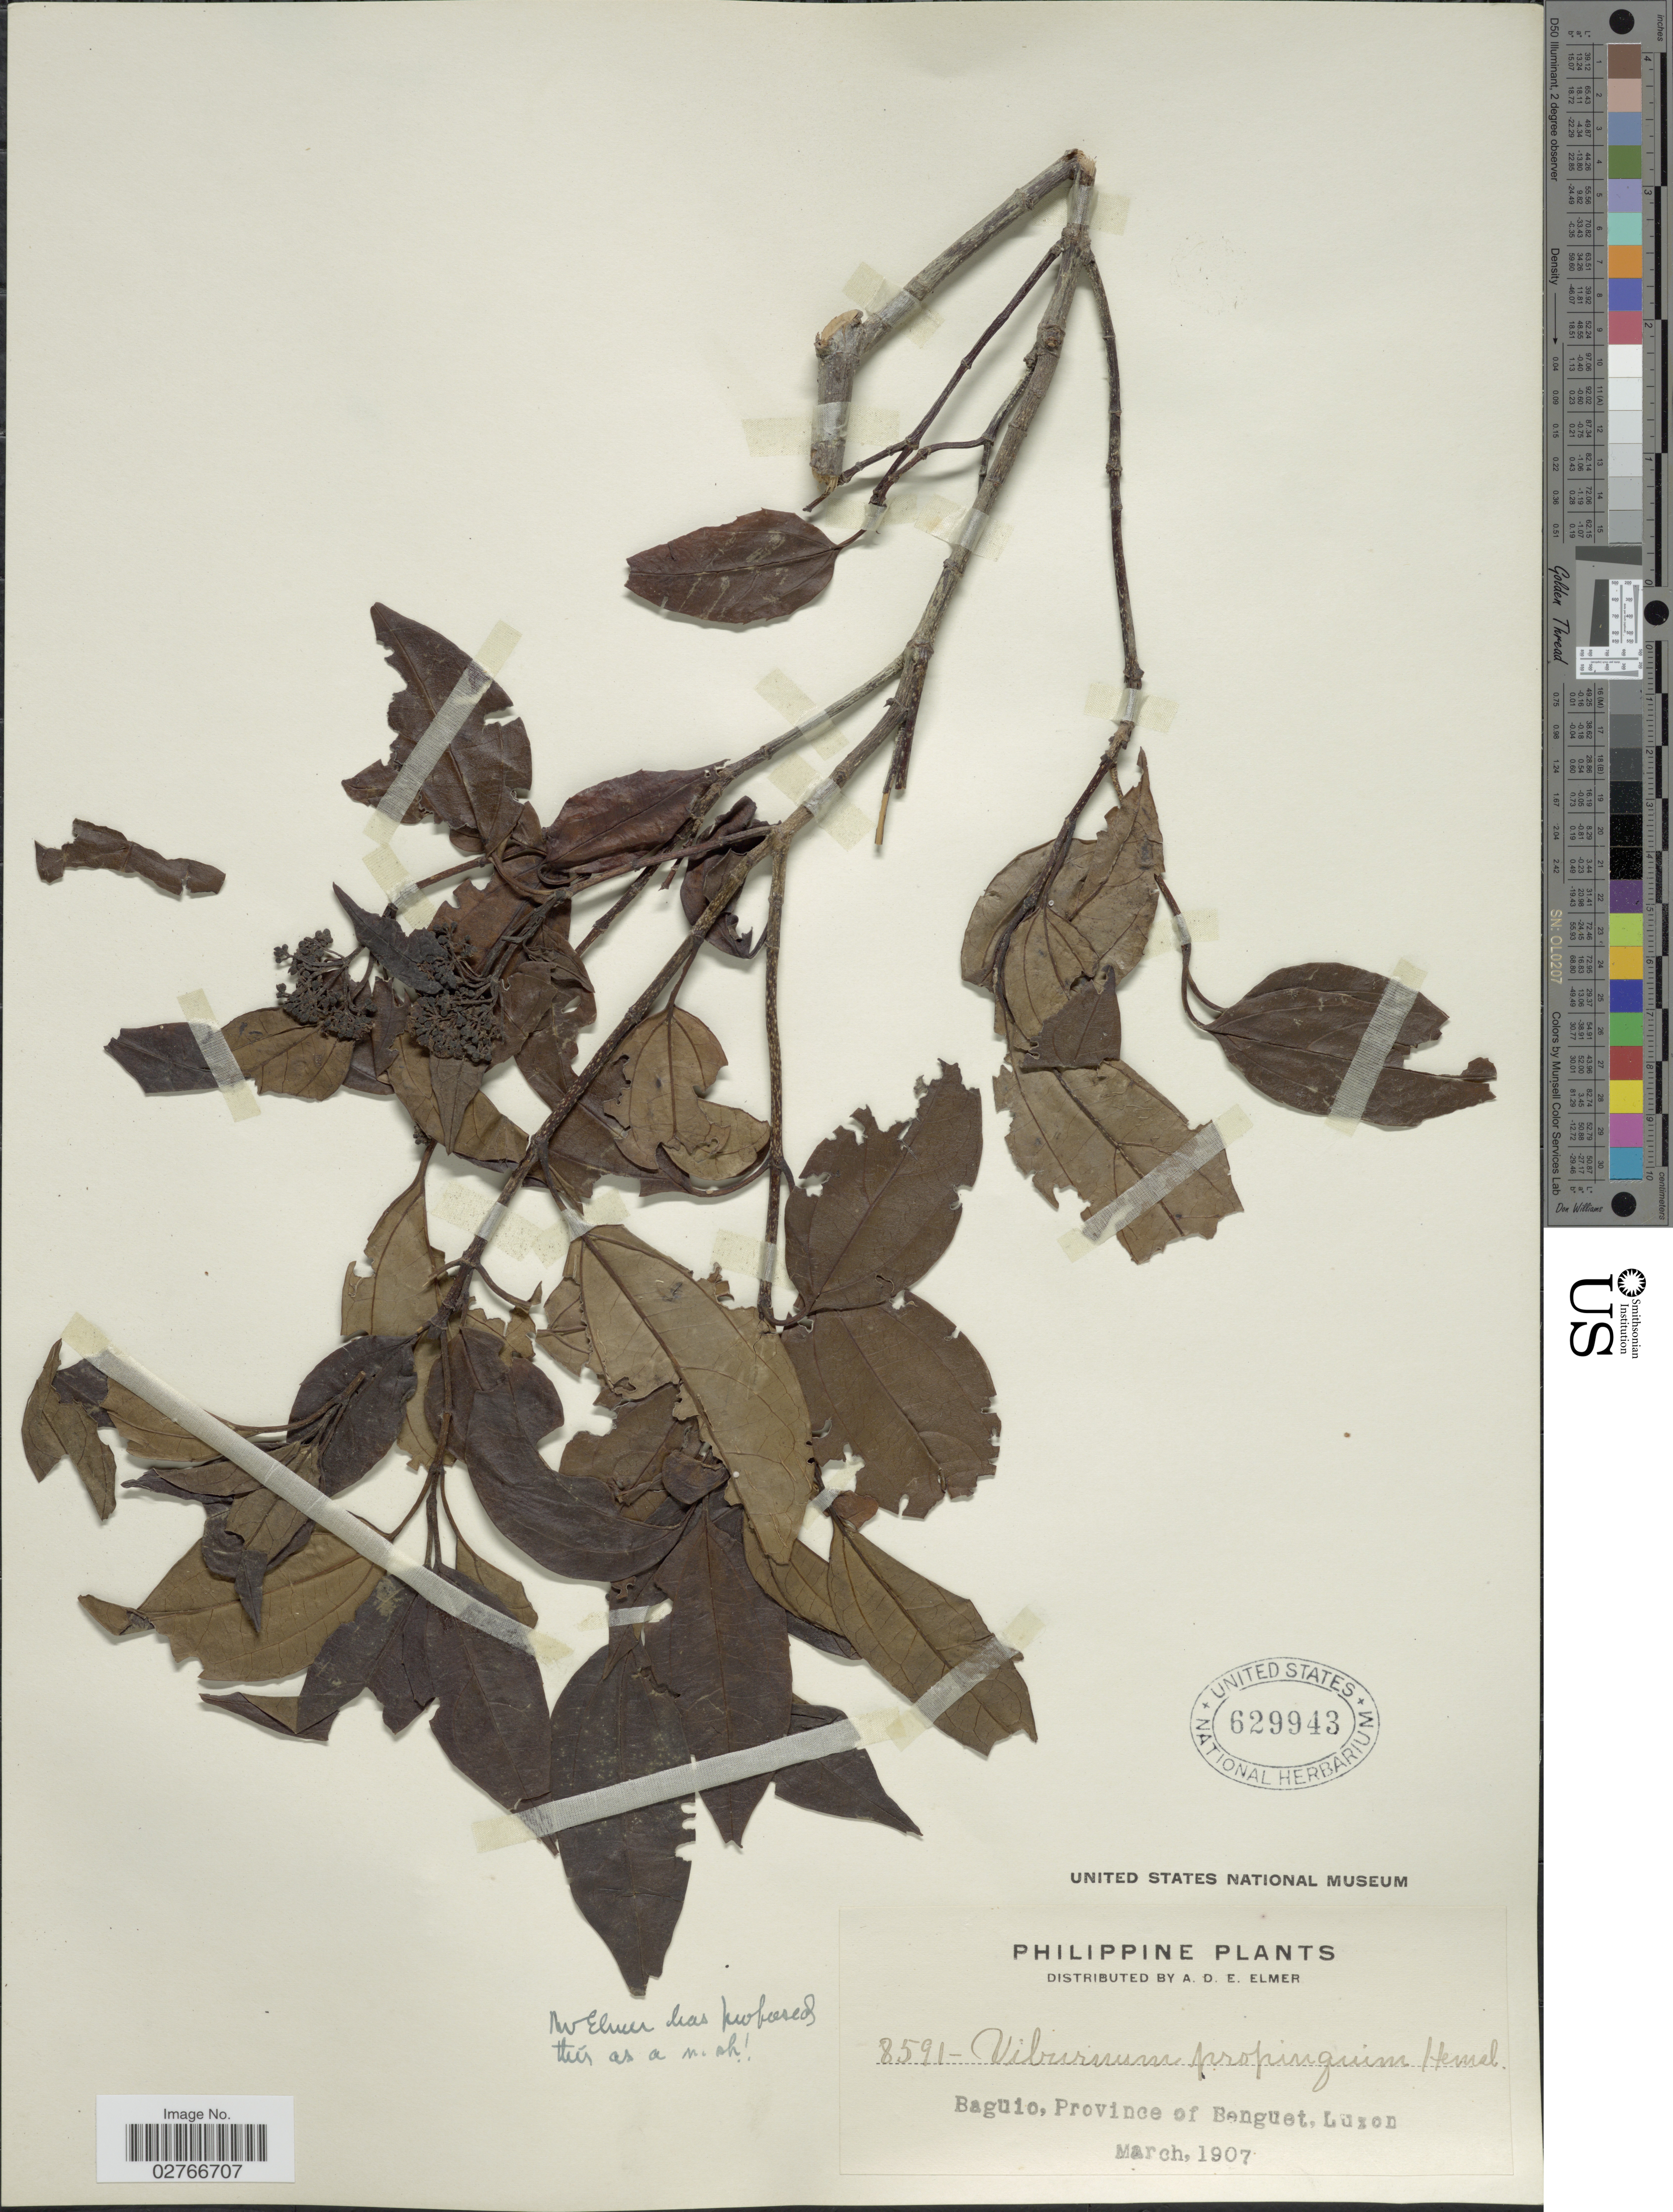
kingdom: Plantae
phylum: Tracheophyta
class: Magnoliopsida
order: Dipsacales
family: Viburnaceae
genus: Viburnum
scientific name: Viburnum propinquum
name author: Hemsl. in F.B. Forbes & Hemsl.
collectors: A. D. E. Elmer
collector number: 8591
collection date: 1907-03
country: Philippines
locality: Baguio, Province of Benguet, Luzon.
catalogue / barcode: US 629943